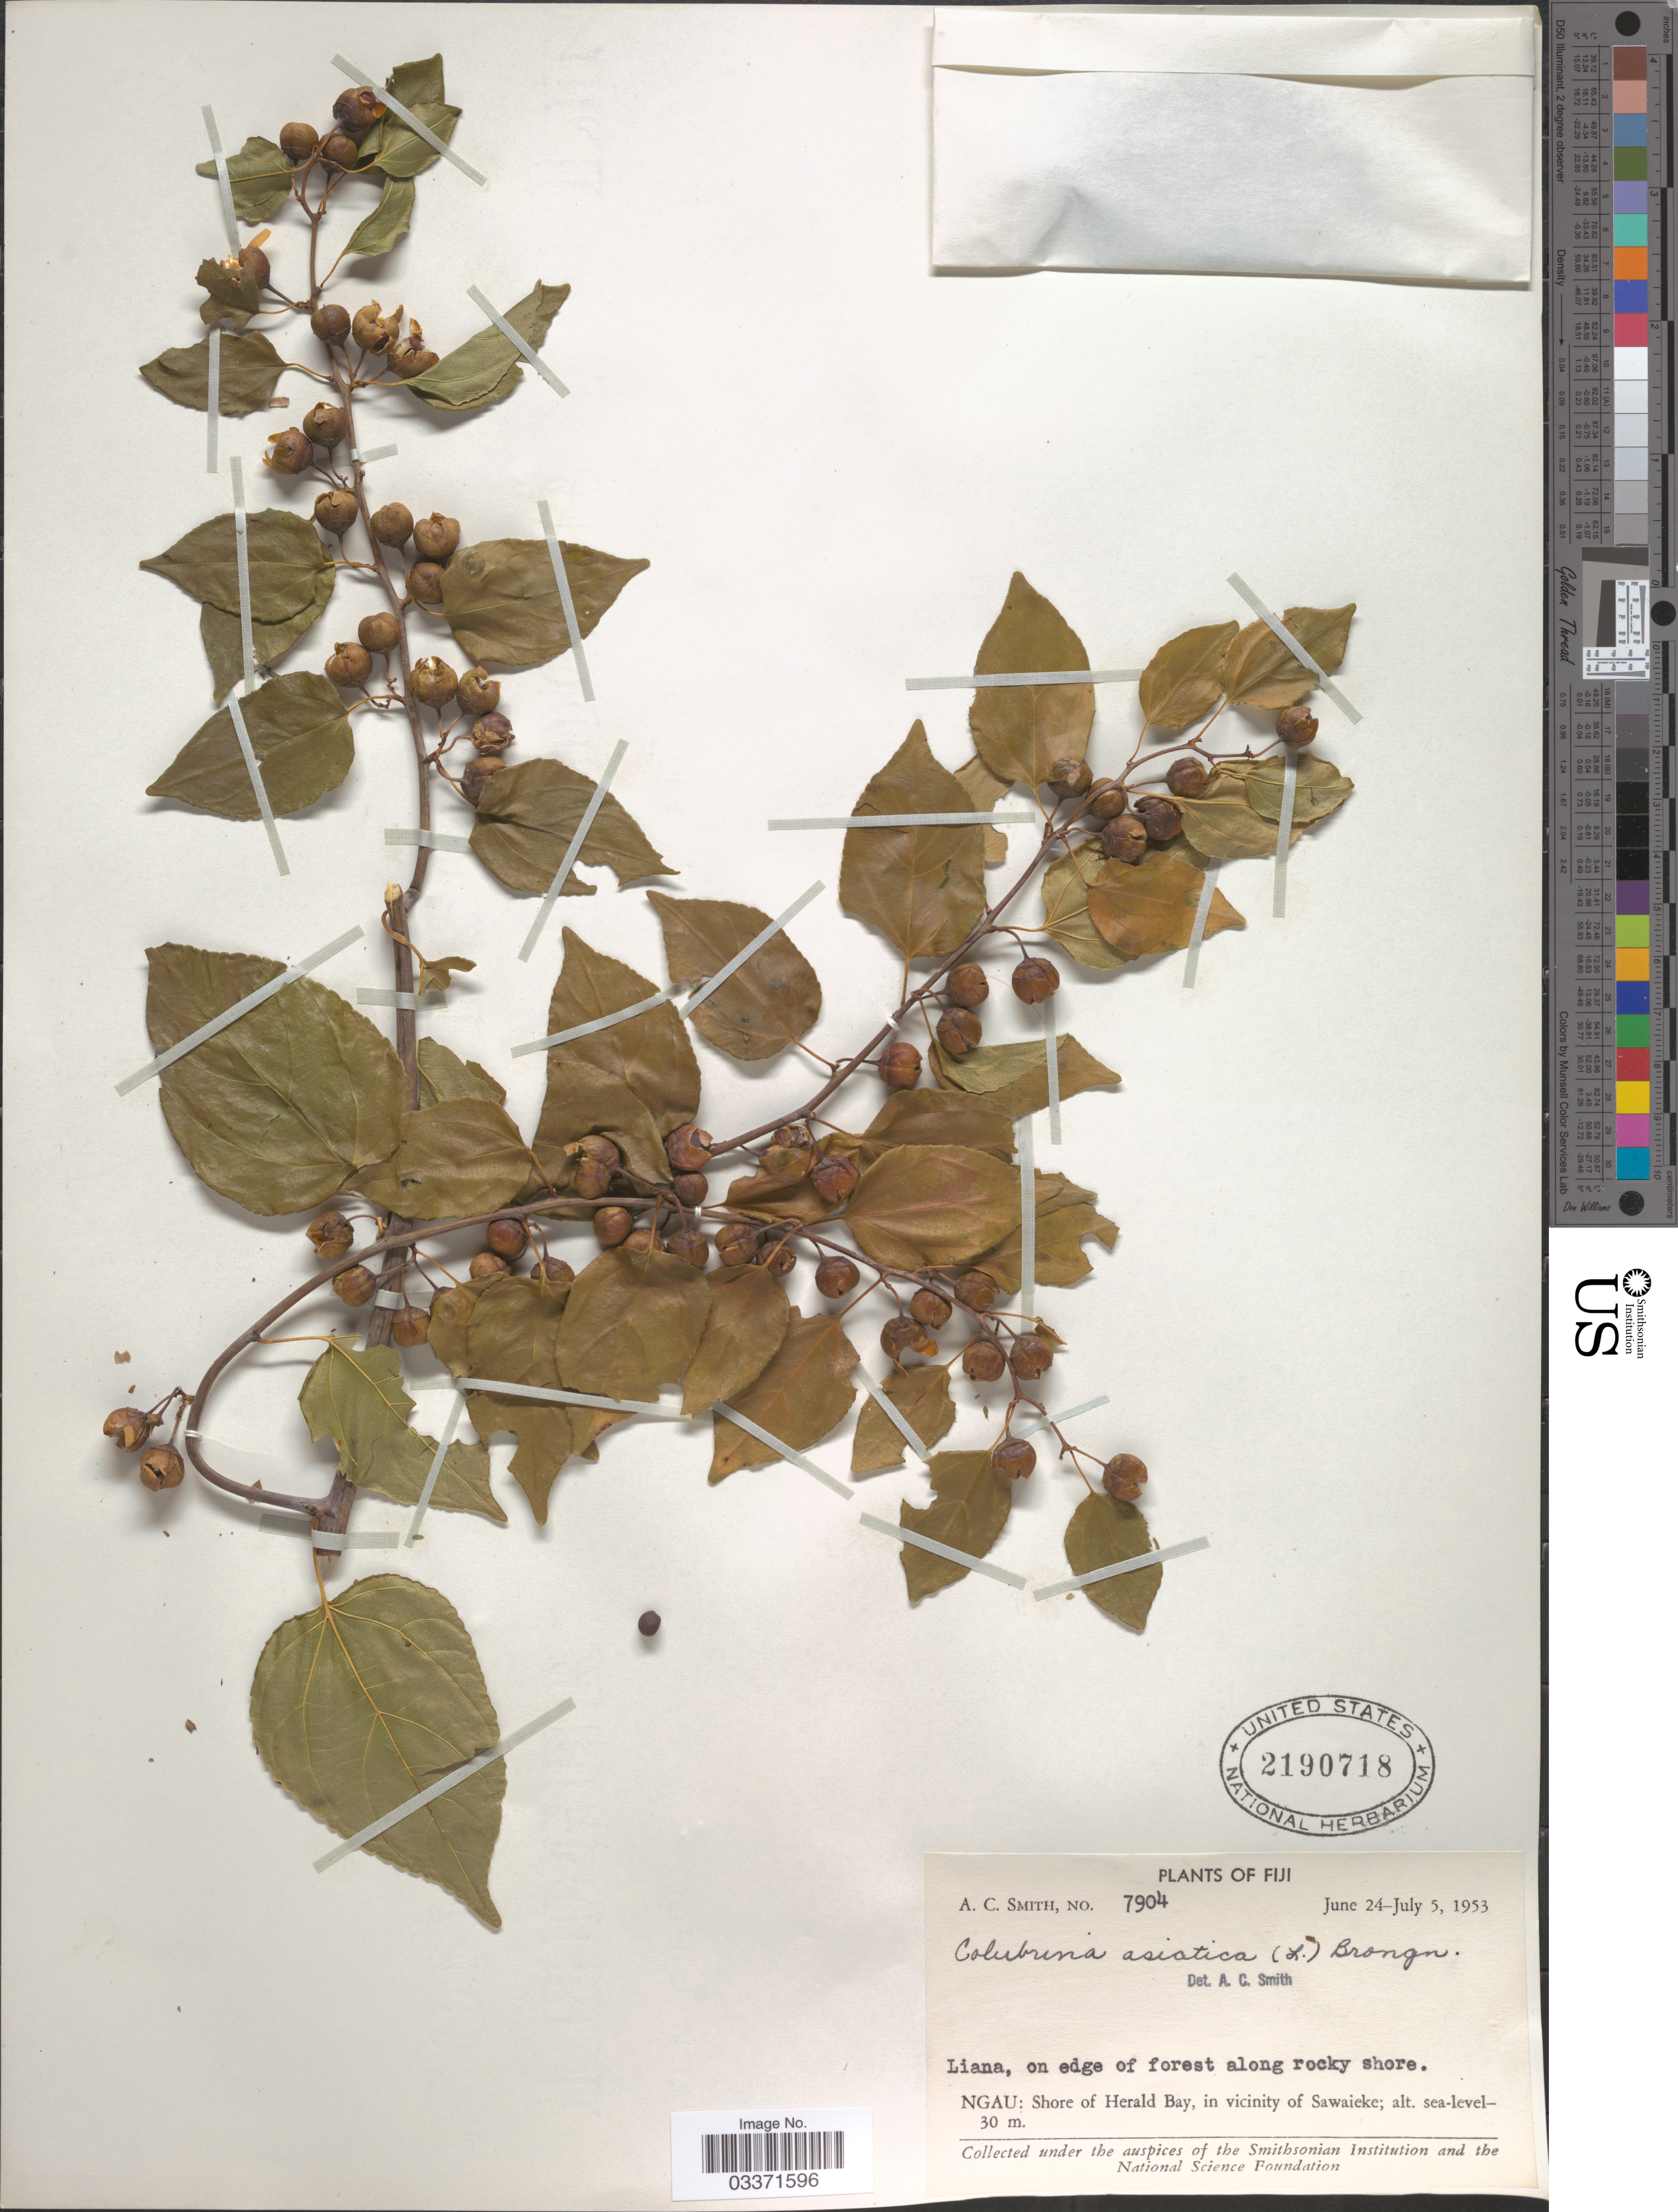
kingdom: Plantae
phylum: Tracheophyta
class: Magnoliopsida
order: Rosales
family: Rhamnaceae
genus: Colubrina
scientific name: Colubrina asiatica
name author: (L.) Brongn.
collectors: A. C. Smith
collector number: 7904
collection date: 1953-06-24/1953-07-05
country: Fiji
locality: Ngau: Shore of Herald Bay, in vicinity of Sawaieke.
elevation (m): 0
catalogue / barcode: US 2190718